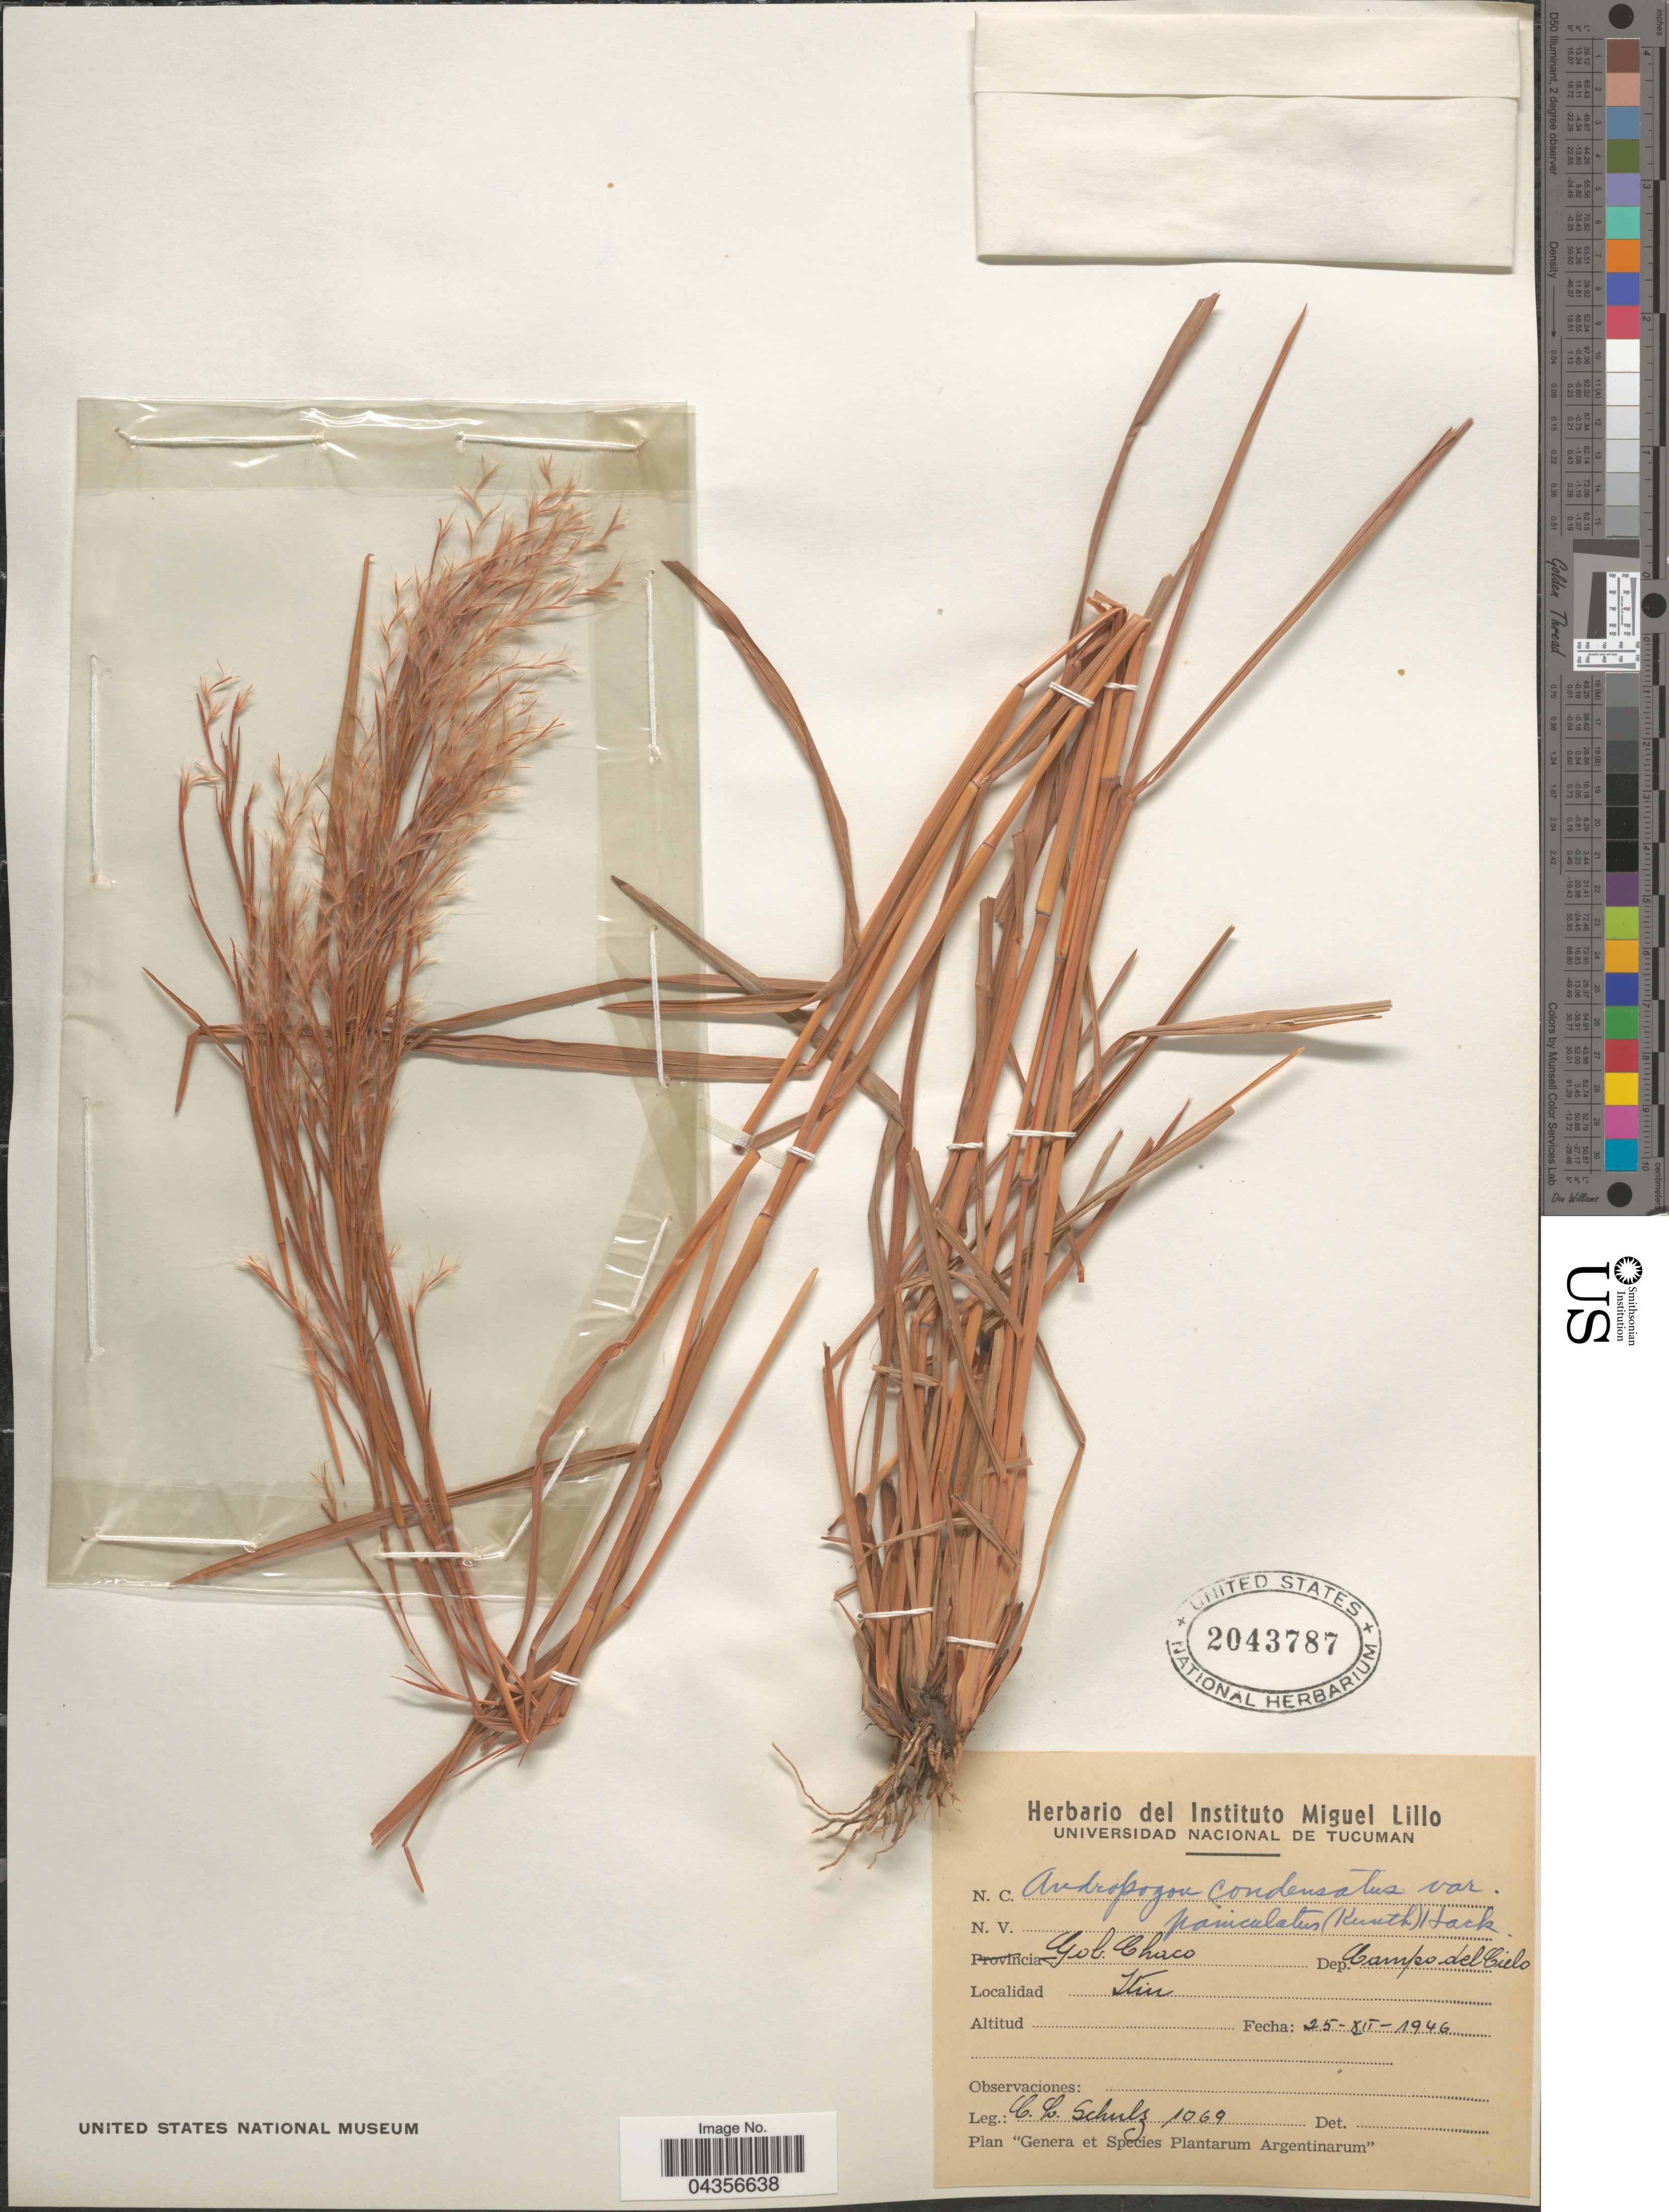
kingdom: Plantae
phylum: Tracheophyta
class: Liliopsida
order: Poales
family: Poaceae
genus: Schizachyrium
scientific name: Schizachyrium microstachyum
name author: (Desv. ex Ham.) Roseng. et al.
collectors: C. L. Schulz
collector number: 1069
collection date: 1946-12-25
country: Argentina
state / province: Chaco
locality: Gob. Chaco. Dep. Campo del Cielo. Itiu.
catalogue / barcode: US 2043787